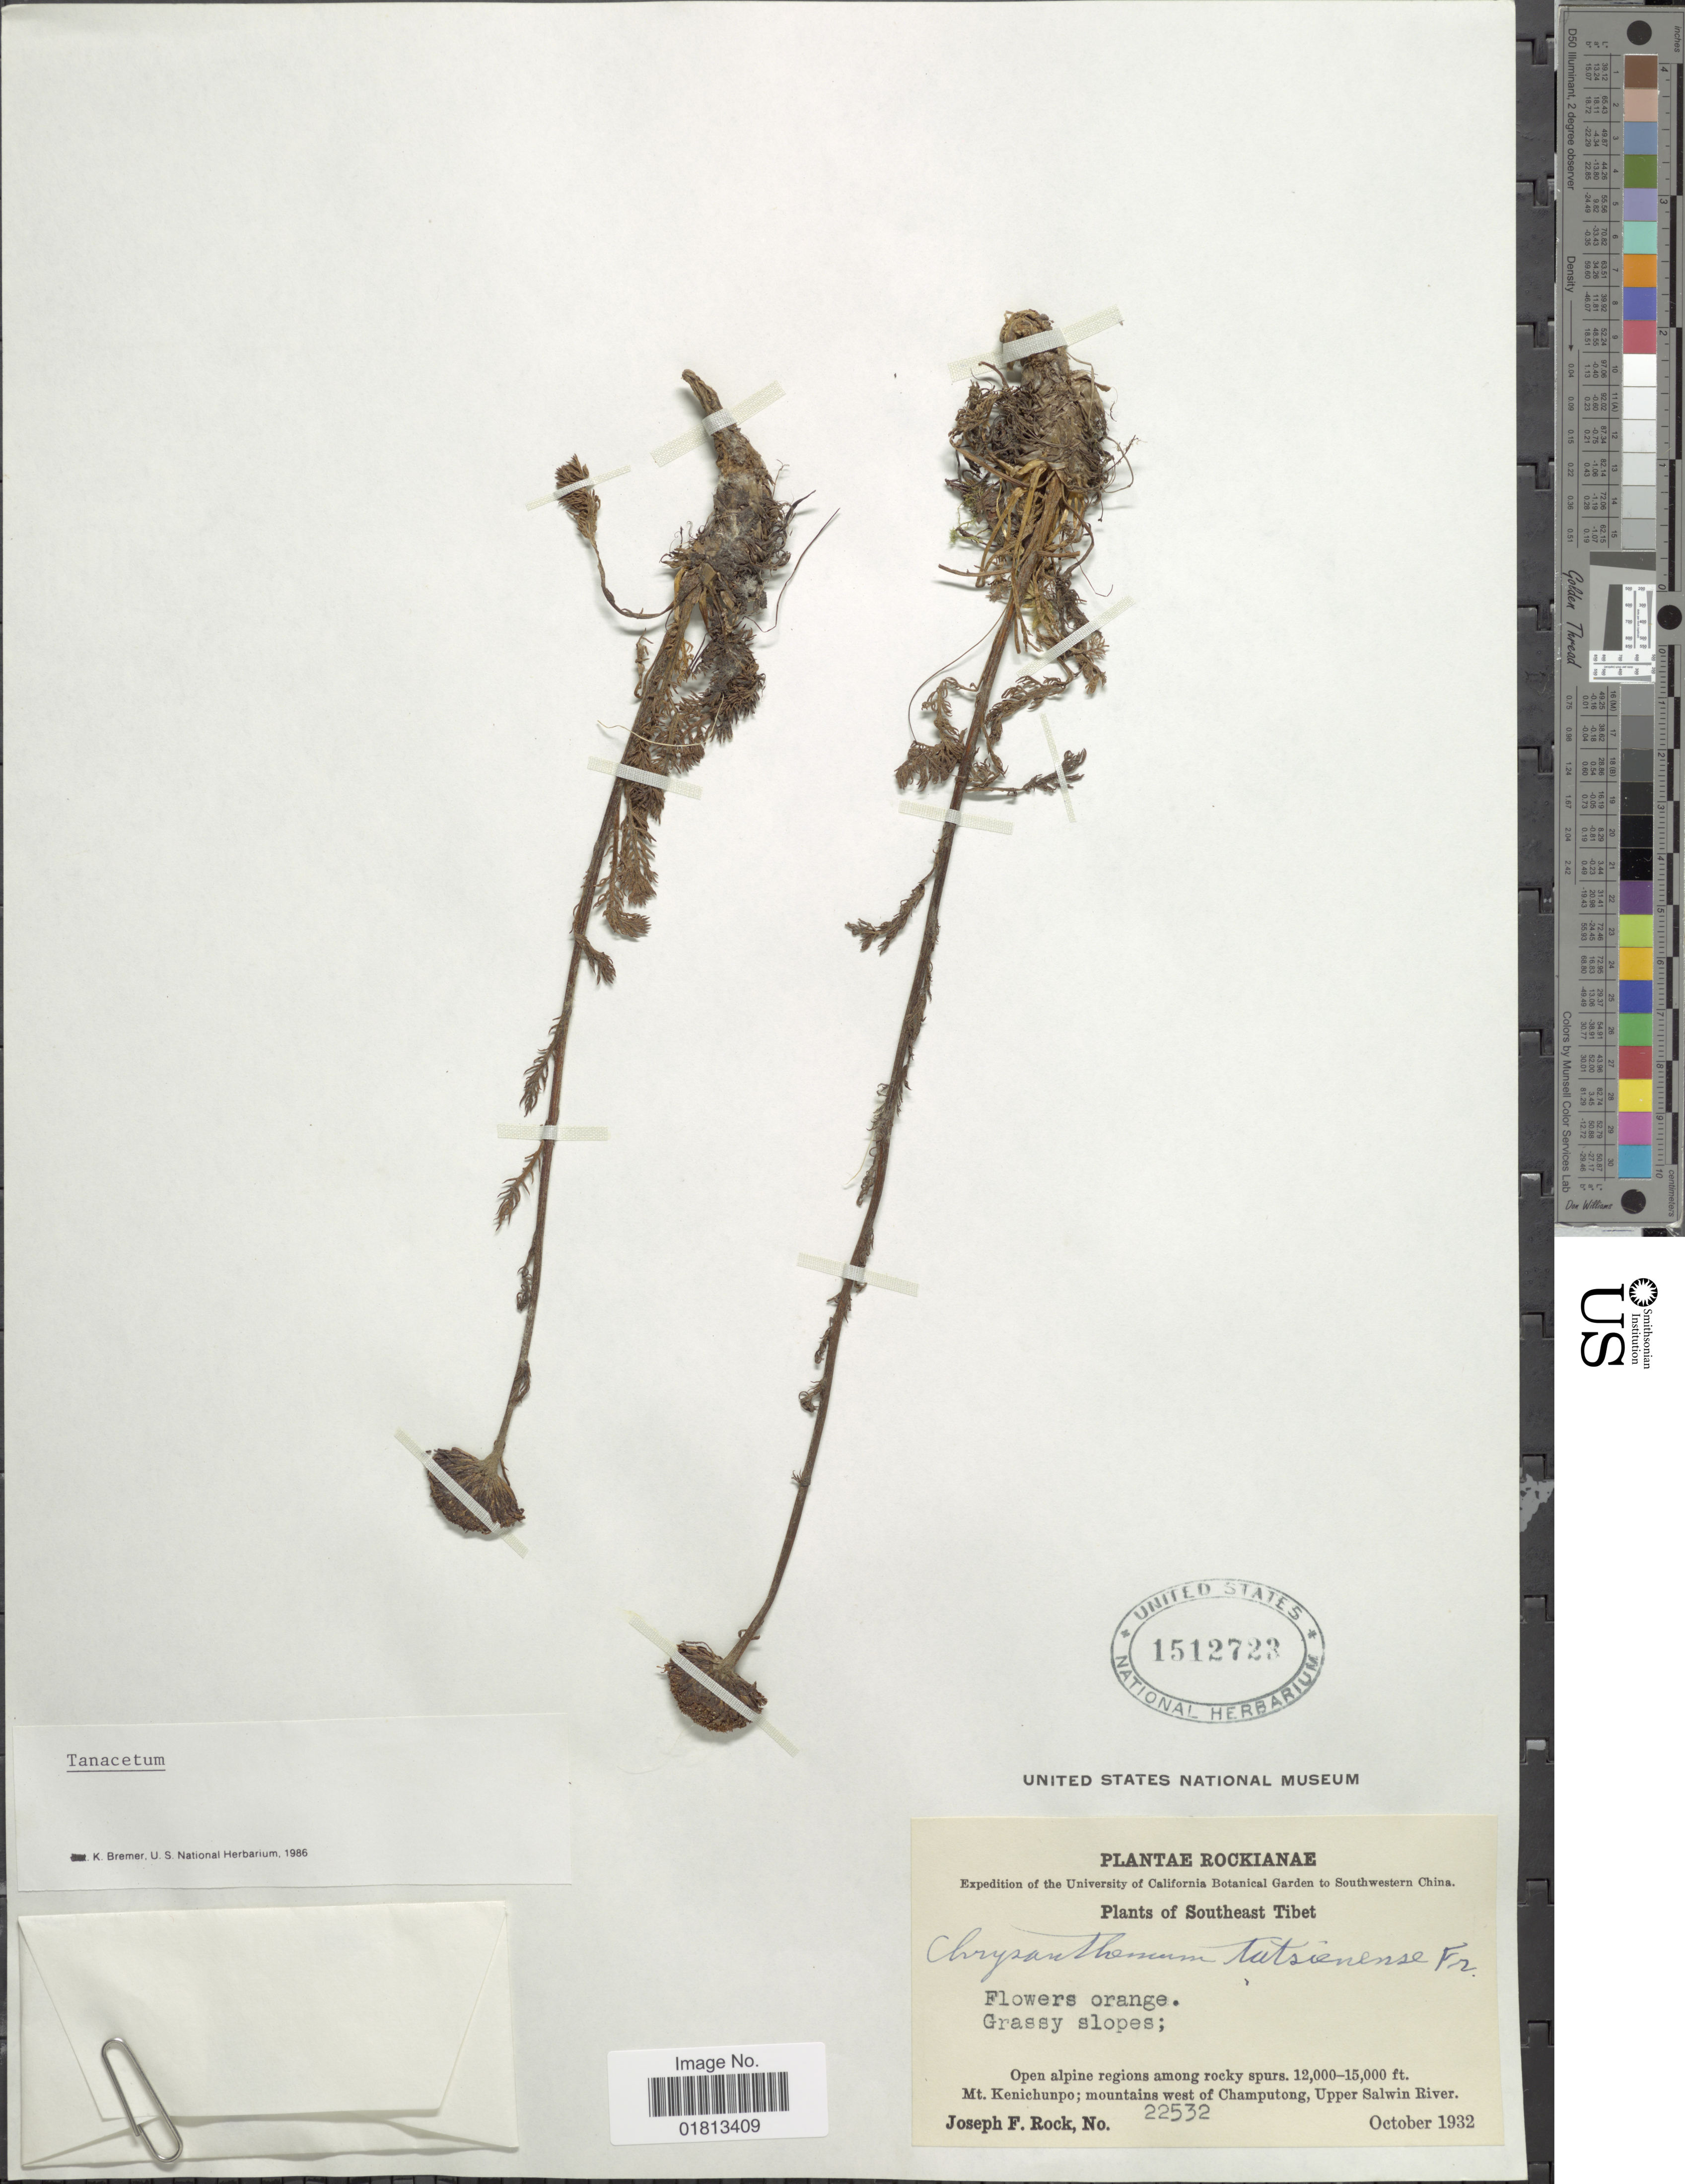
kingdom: Plantae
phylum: Tracheophyta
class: Magnoliopsida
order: Asterales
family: Asteraceae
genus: Tanacetum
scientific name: Tanacetum tatsienensis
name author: (Bureau & Franch.) K. Bremer & Humphries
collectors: J. F. Rock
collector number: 22532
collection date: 1932-10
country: China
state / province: Xizang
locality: Southeast Tibet, Mt. Kenichunpo; mountains west of Champutong, Upper Salwin River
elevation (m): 3658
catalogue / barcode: US 1512723